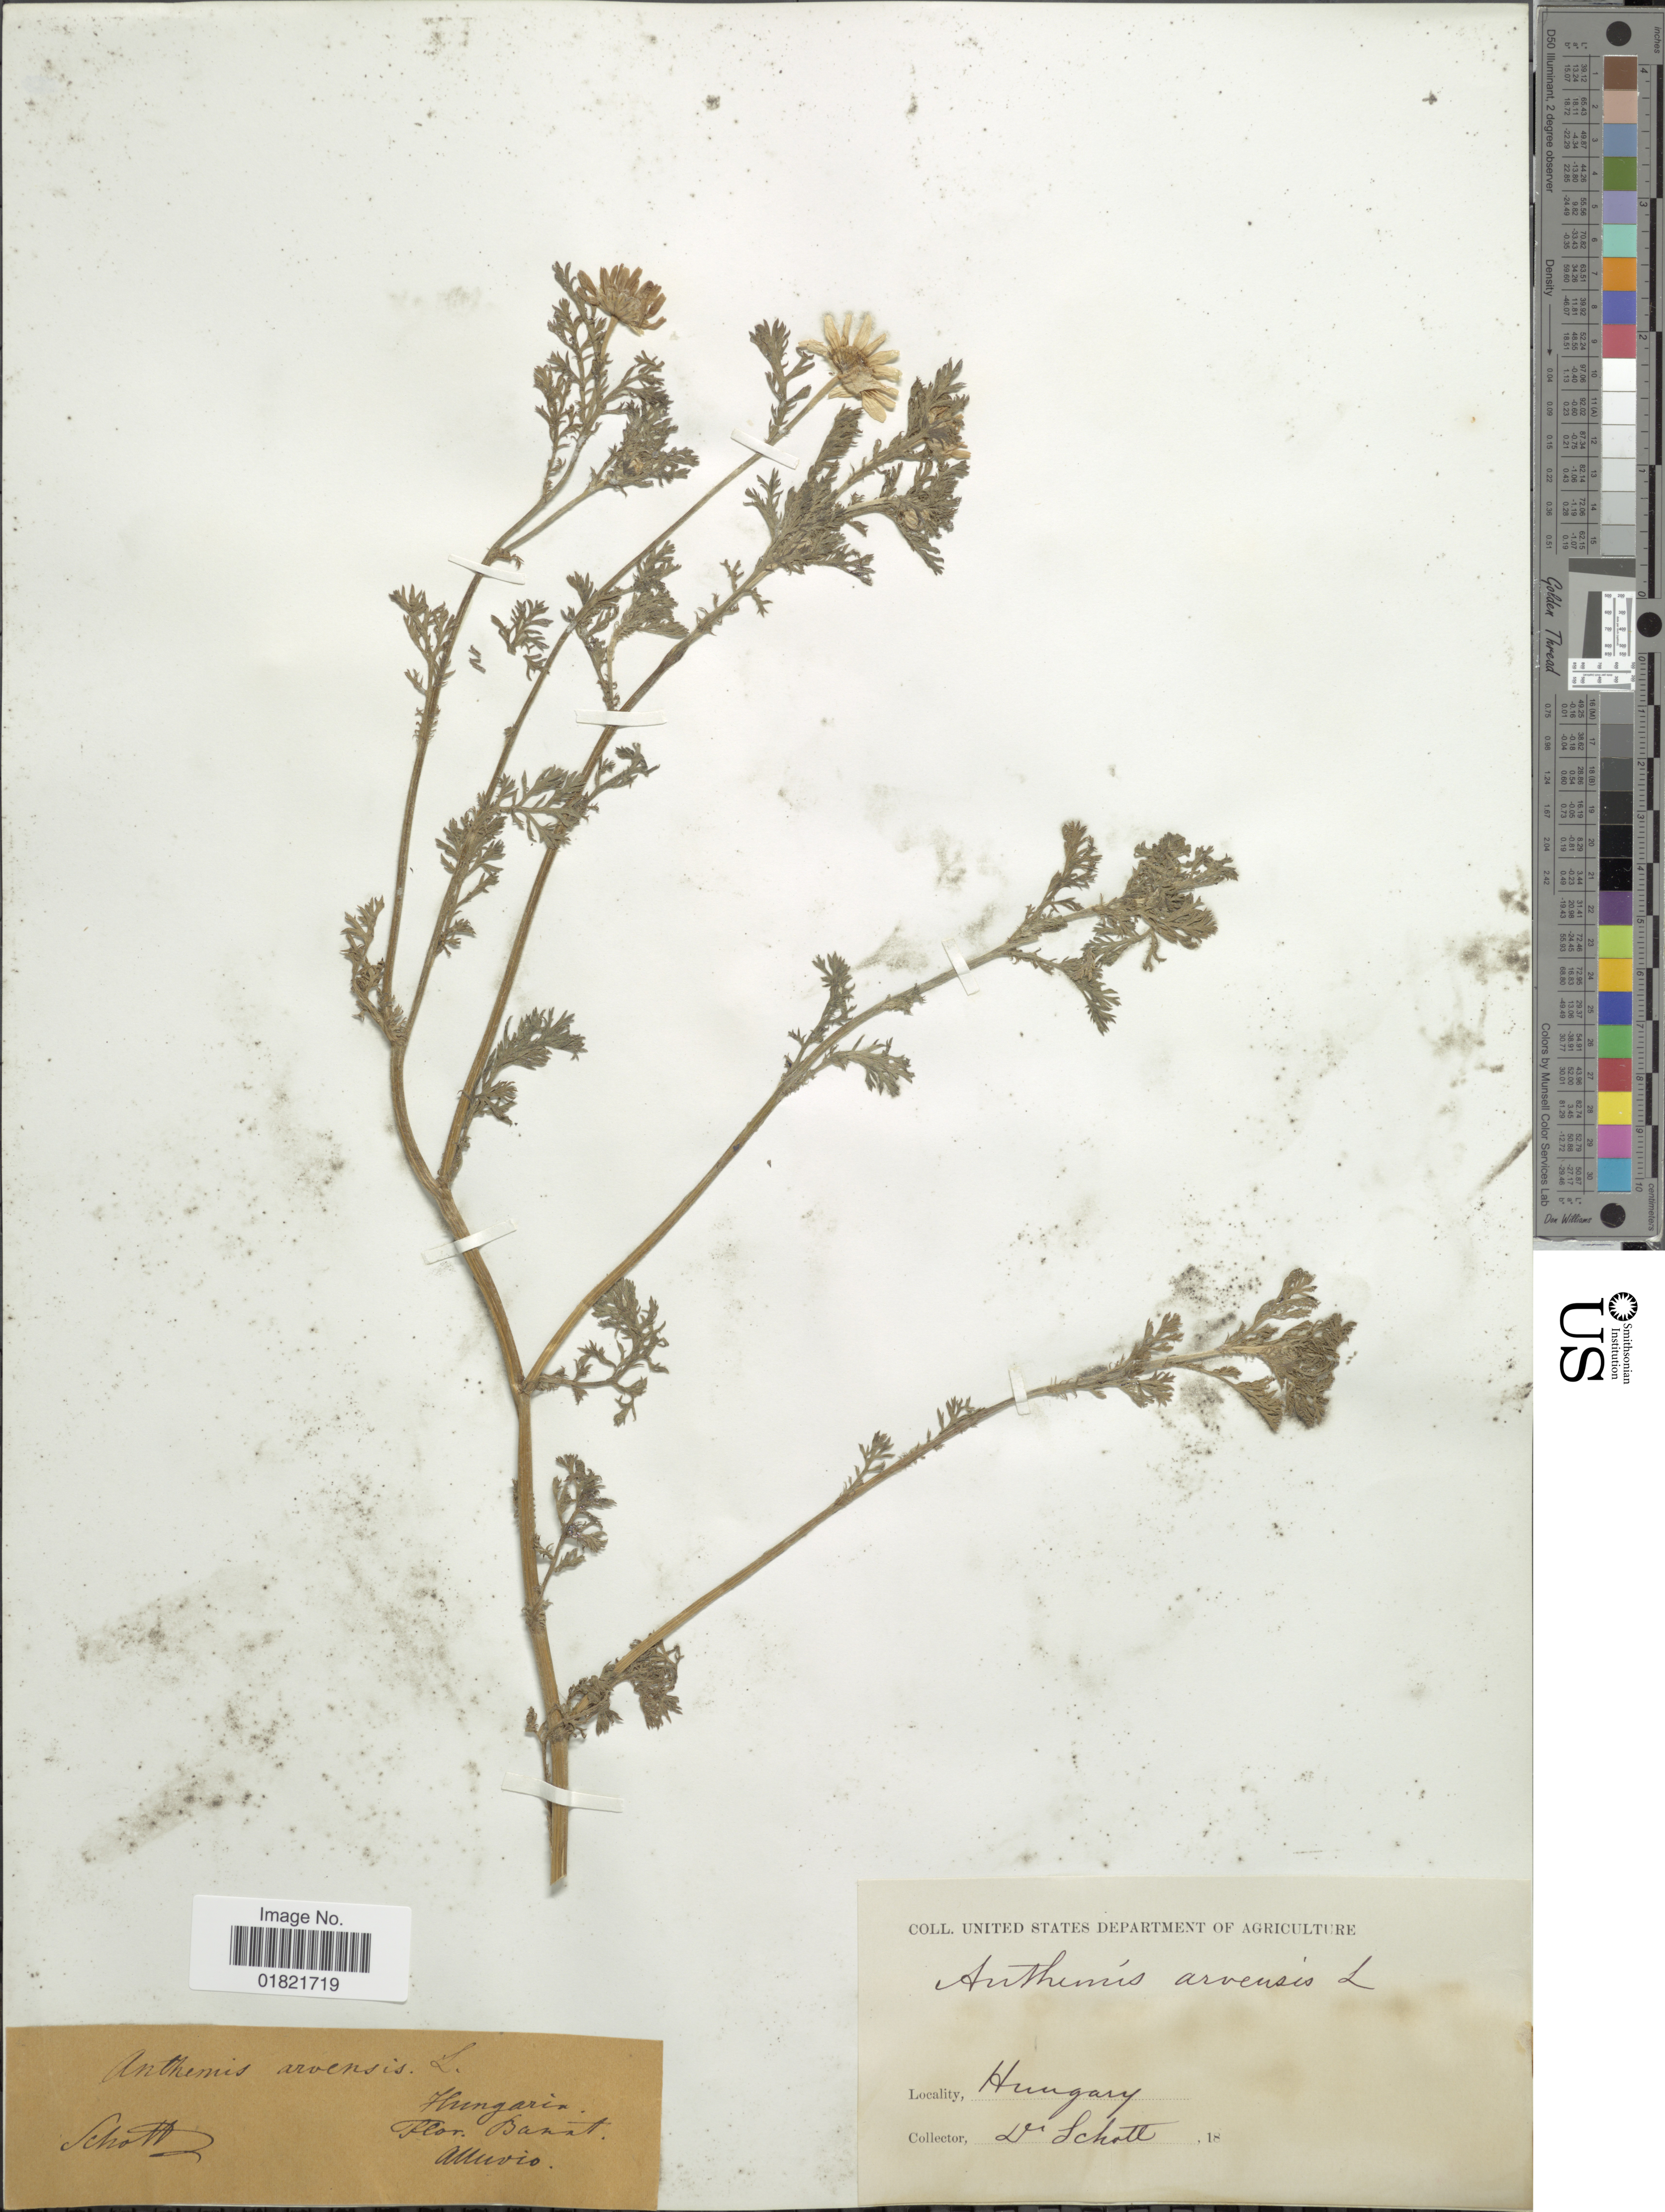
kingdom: Plantae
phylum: Tracheophyta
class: Magnoliopsida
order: Asterales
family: Asteraceae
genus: Anthemis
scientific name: Anthemis arvensis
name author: L.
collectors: Schott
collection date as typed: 18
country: Hungary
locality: Flor. Bannt, Amuvio [interpreted]